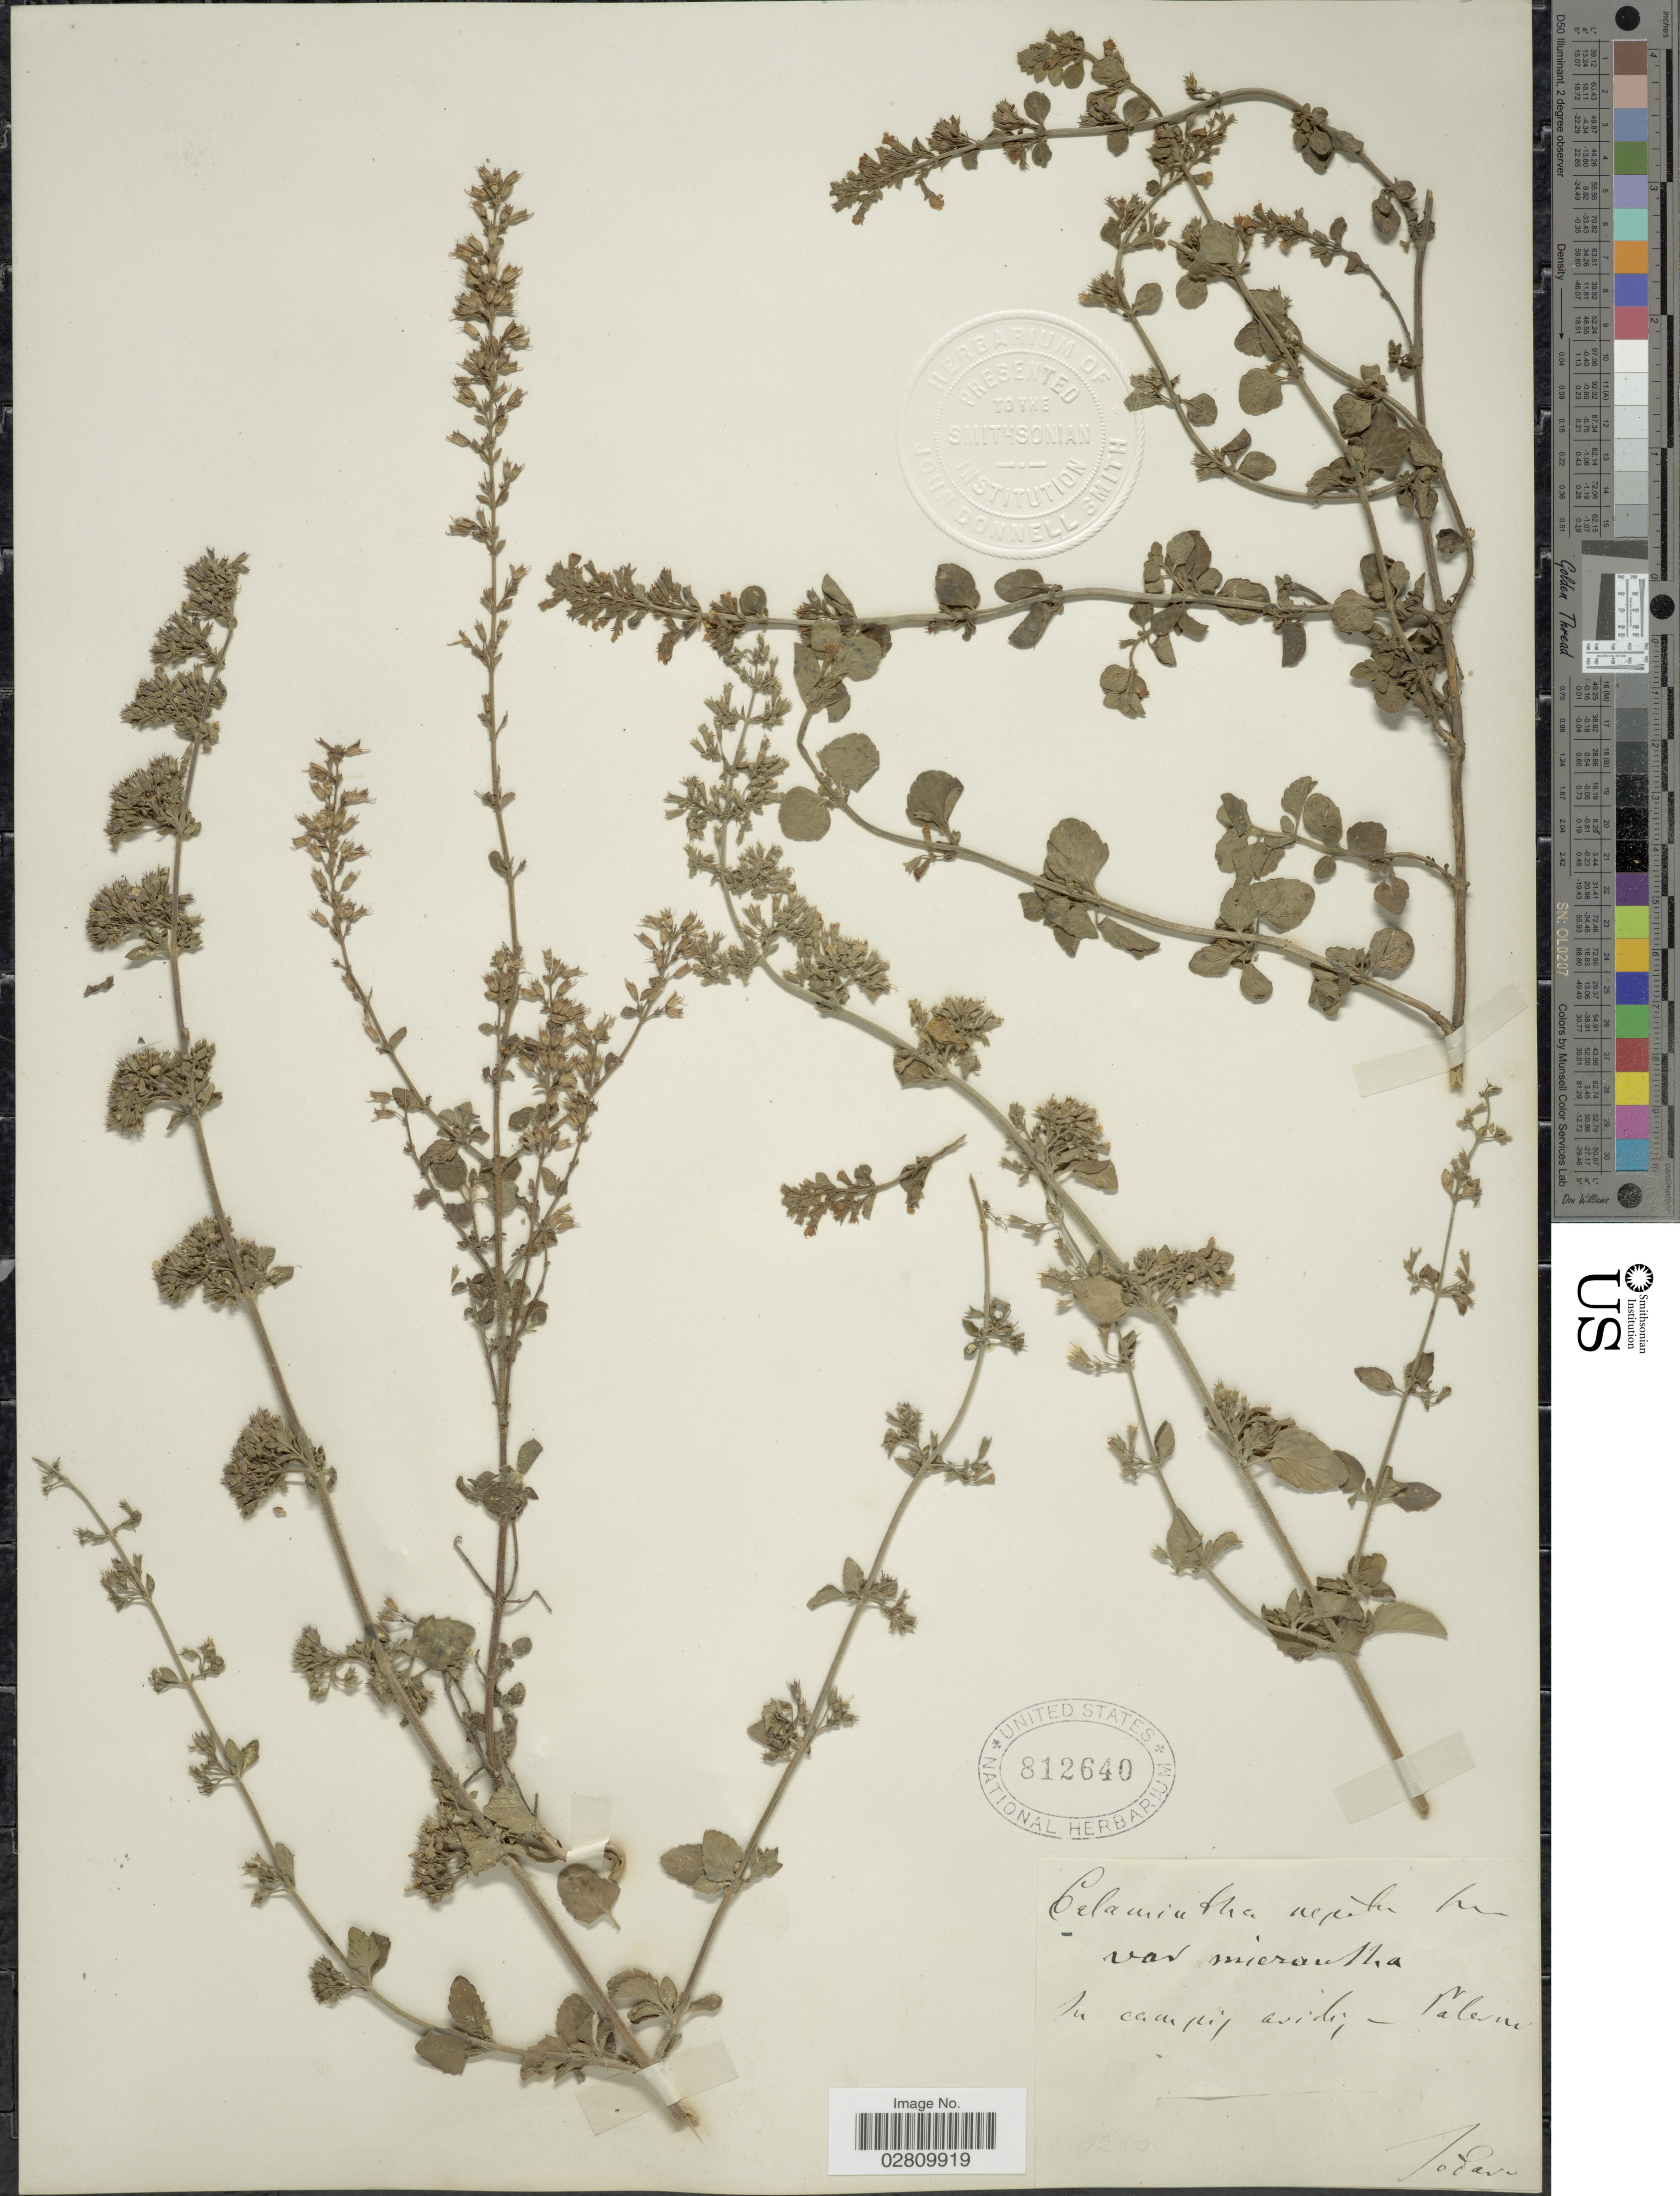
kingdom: Plantae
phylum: Tracheophyta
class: Magnoliopsida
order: Lamiales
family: Lamiaceae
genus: Clinopodium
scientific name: Clinopodium nepeta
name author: (L.) Kuntze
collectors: Todaro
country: Italy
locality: In campis aridi,-Palerni [interpreted]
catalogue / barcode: US 812640